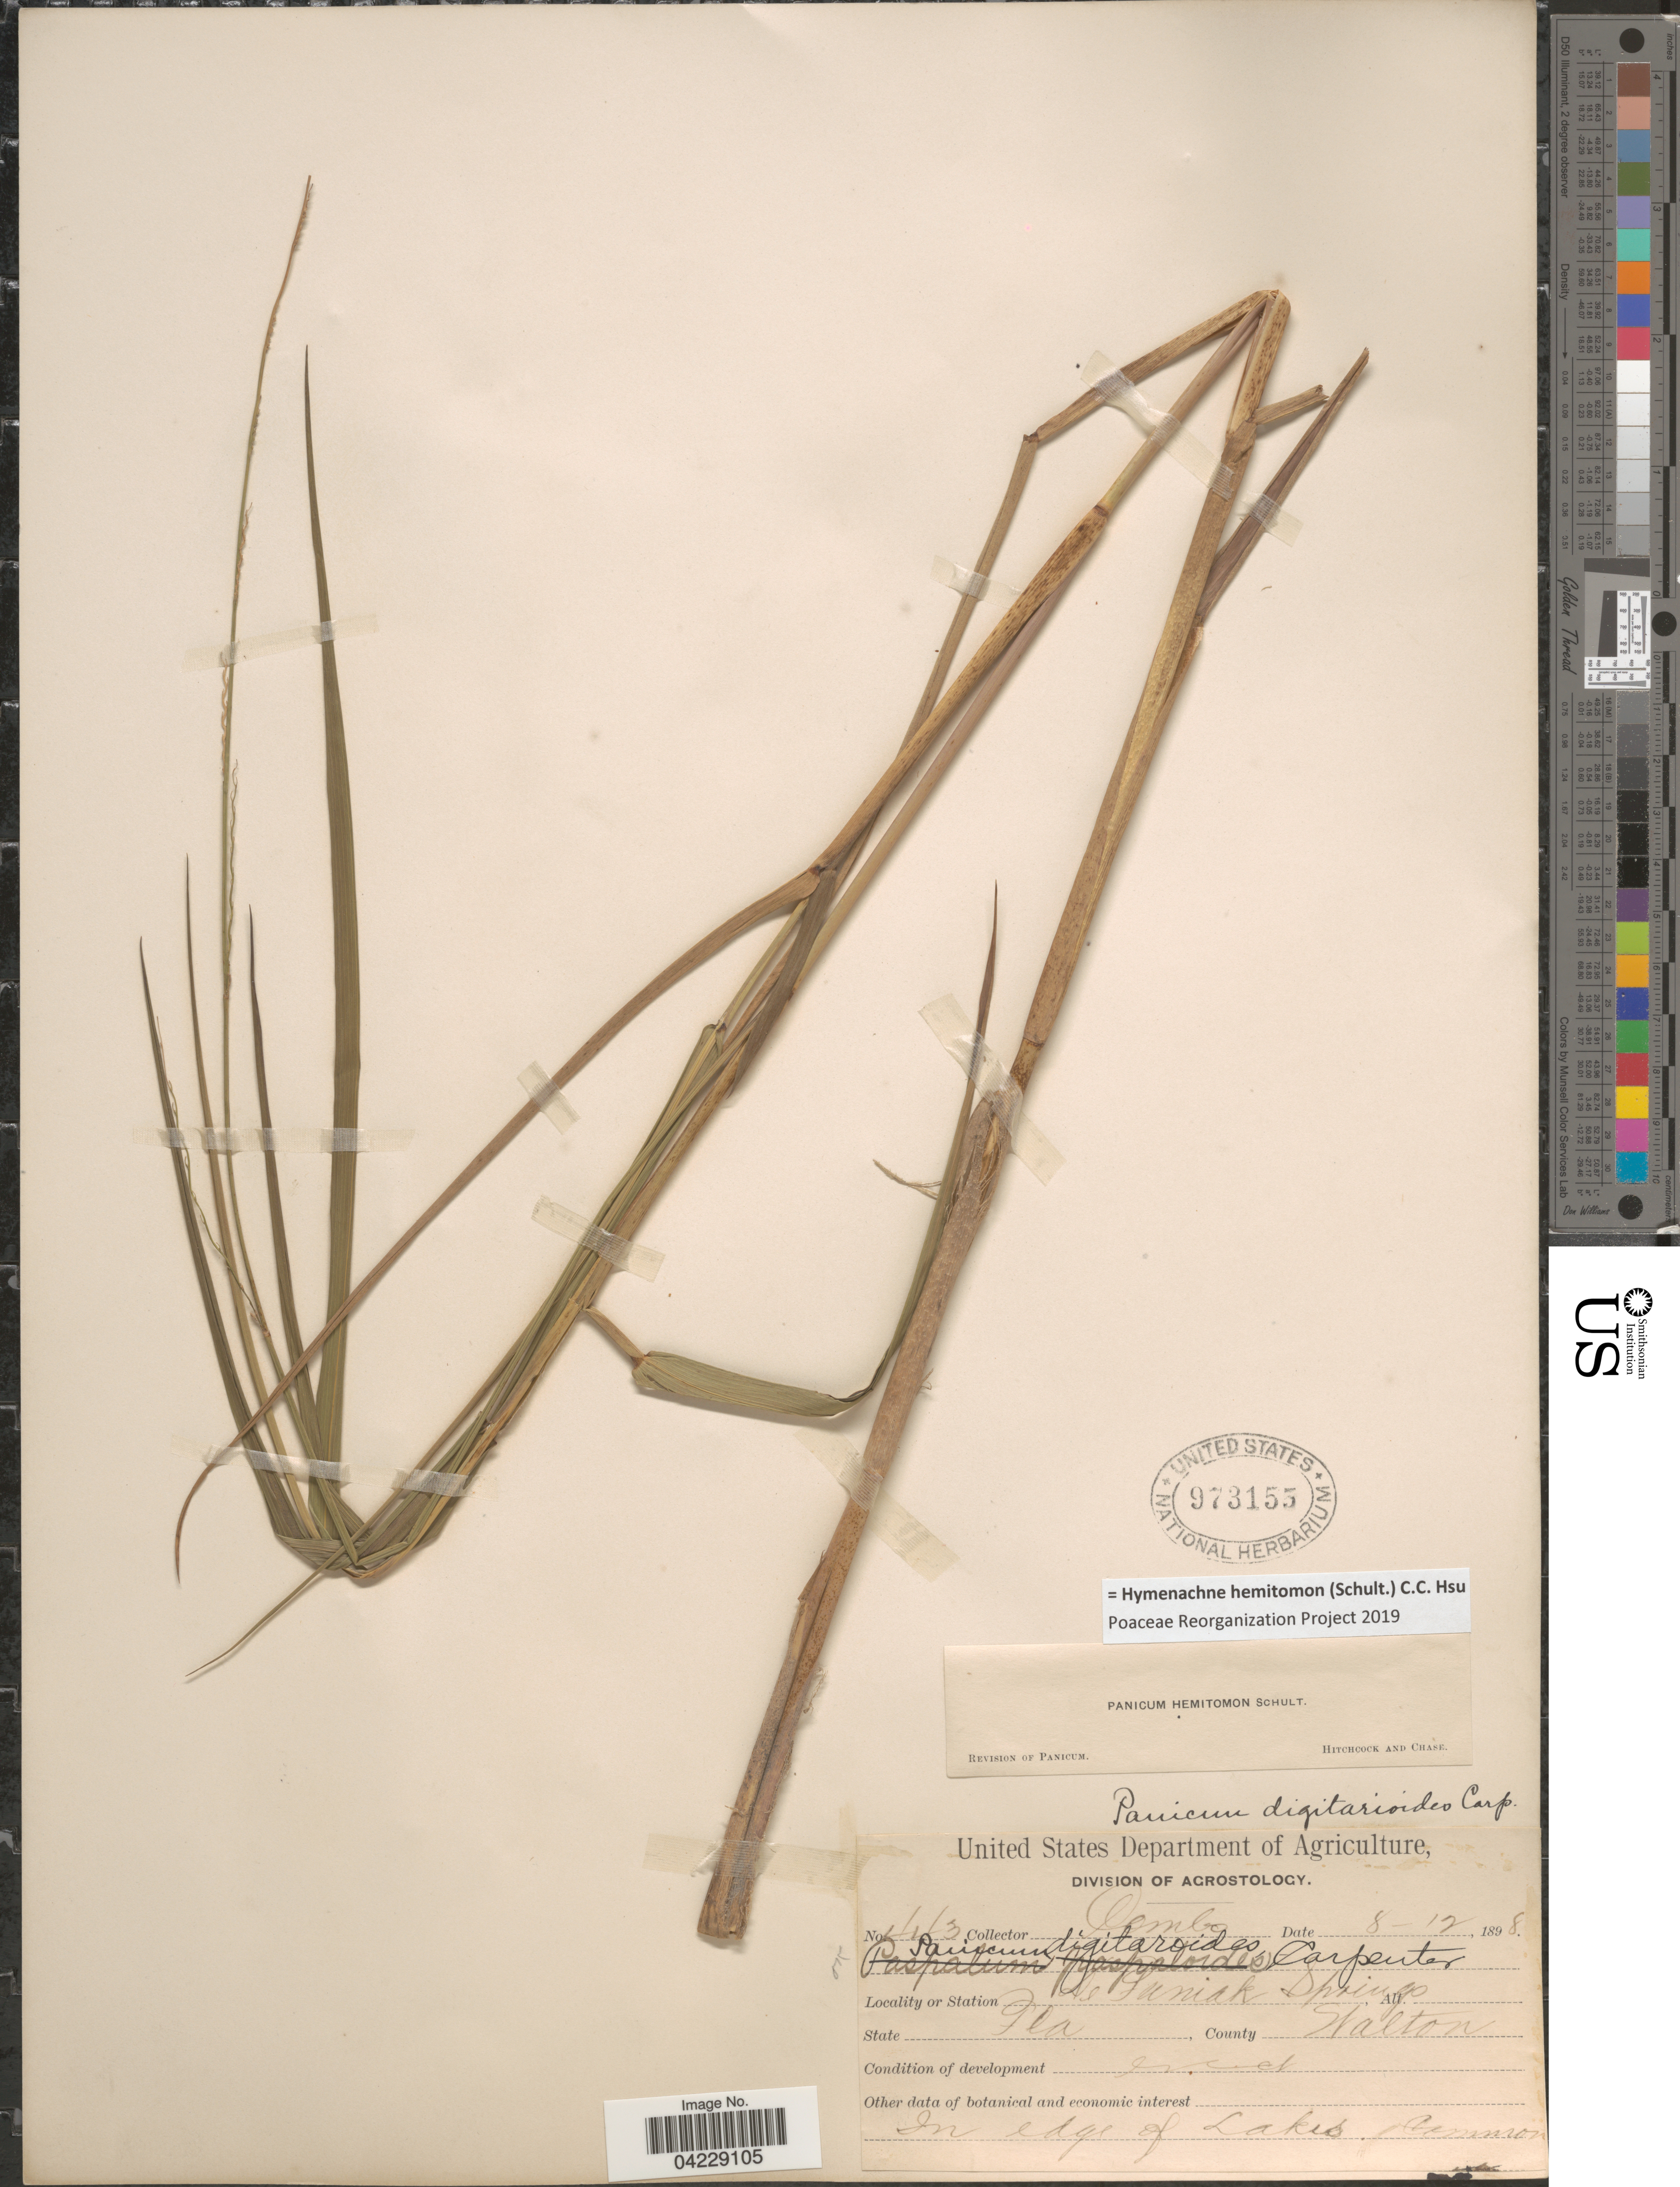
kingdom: Plantae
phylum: Tracheophyta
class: Liliopsida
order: Poales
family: Poaceae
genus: Hymenachne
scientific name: Hymenachne hemitomon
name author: (Schult.) C. C. Hsu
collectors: -. Combs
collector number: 443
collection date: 1898-08-12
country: United States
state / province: Florida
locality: De Funiak Springs. County Walton.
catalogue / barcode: US 973155